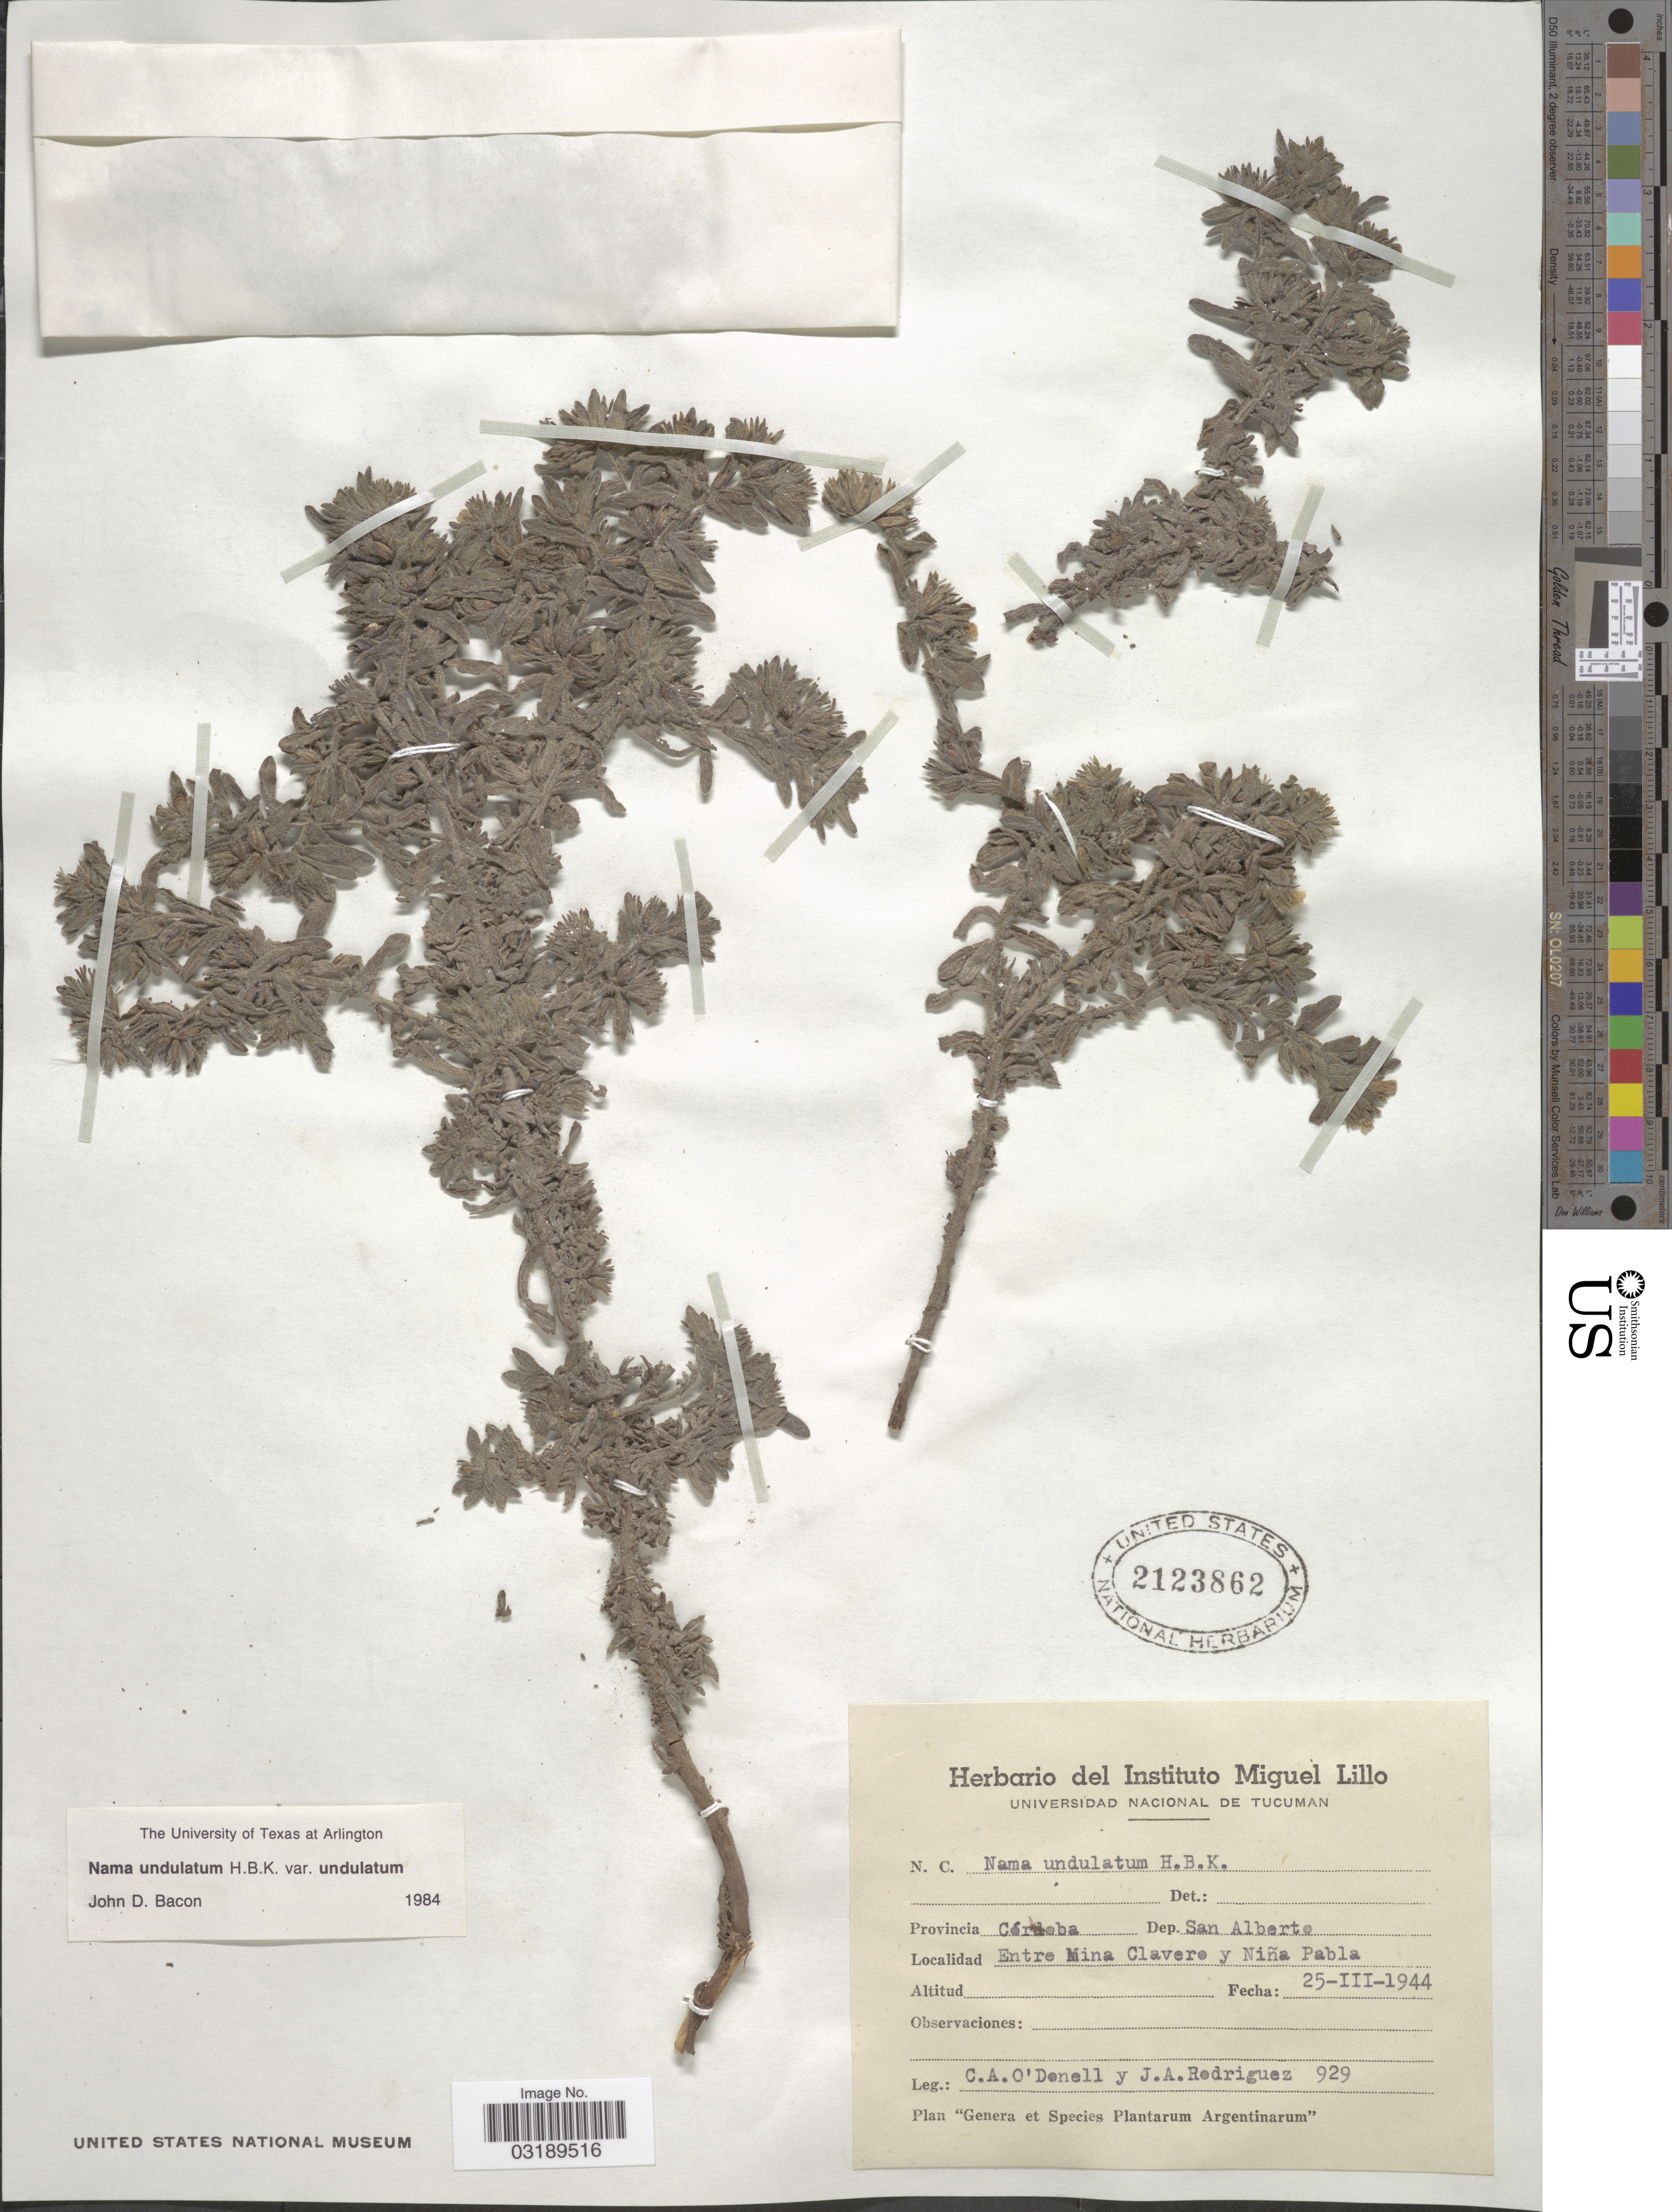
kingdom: Plantae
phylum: Tracheophyta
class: Magnoliopsida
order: Boraginales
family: Namaceae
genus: Nama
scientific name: Nama undulatum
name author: Kunth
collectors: C. A. O'Donell & J. Rodríguez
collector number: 929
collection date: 1944-03-25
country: Argentina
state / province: Cordoba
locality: Dep. San Alberto. Entre Mina Clavero y Niña Pabla.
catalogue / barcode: US 2123862